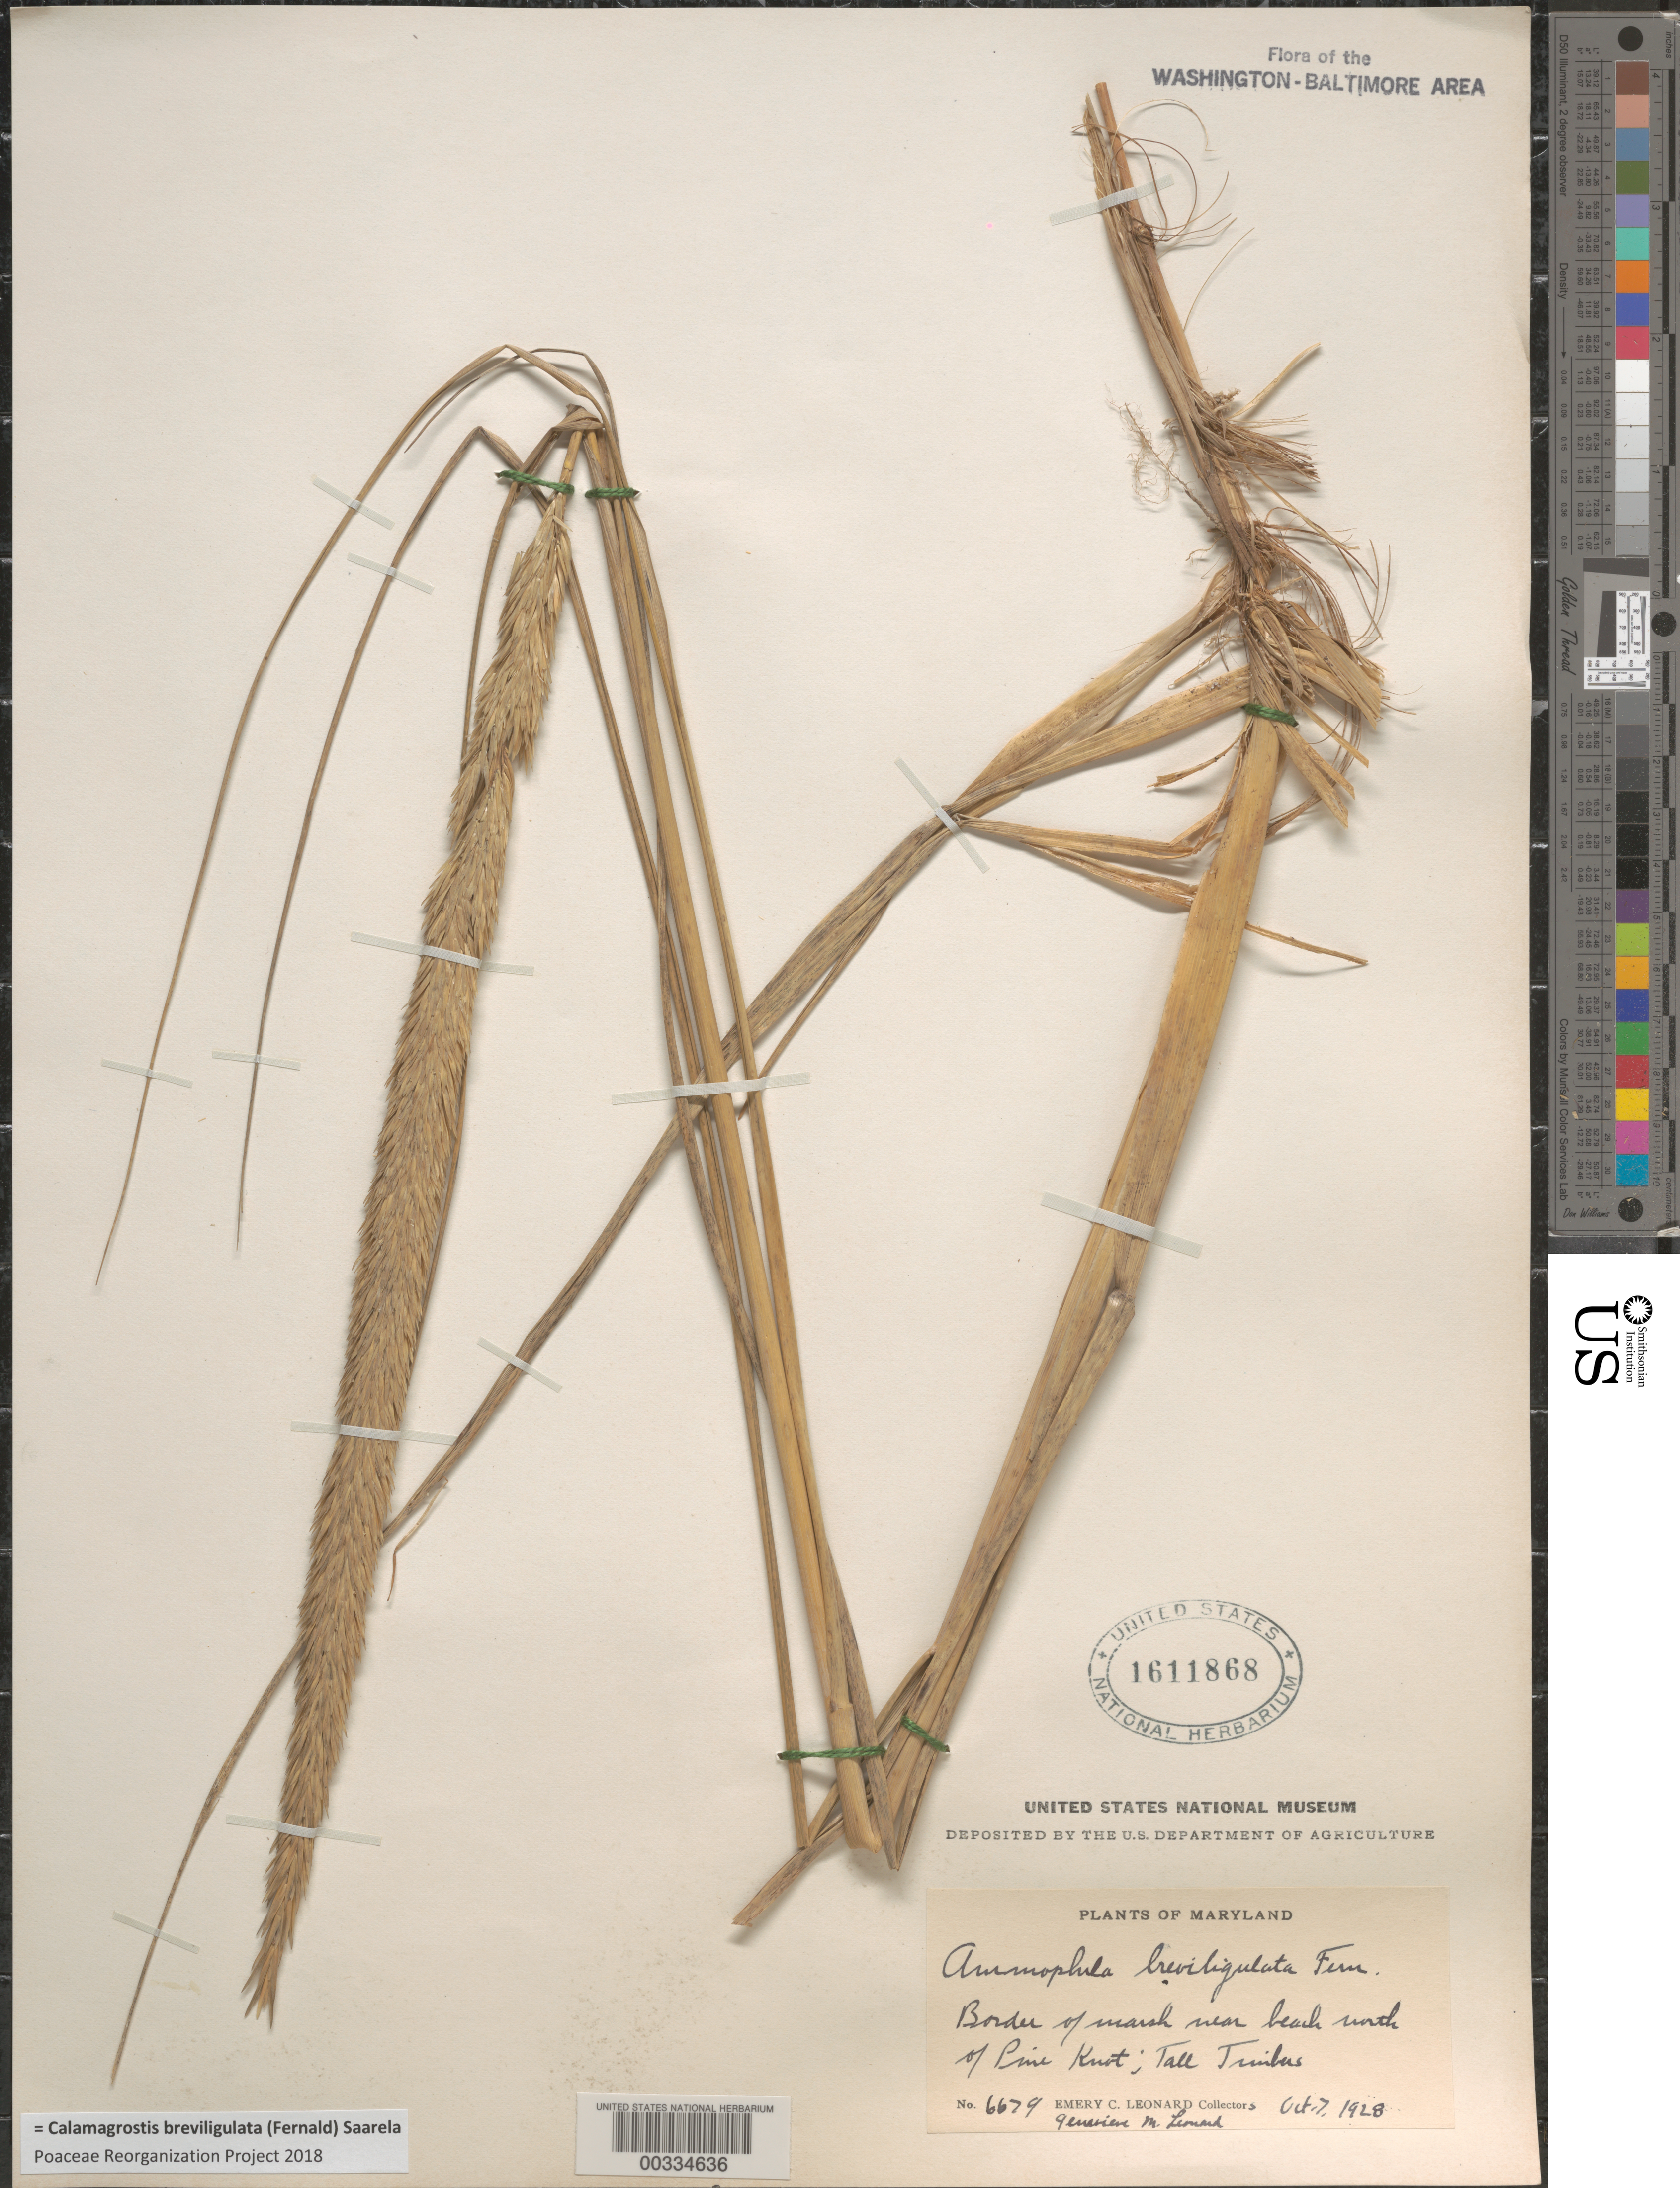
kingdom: Plantae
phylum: Tracheophyta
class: Liliopsida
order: Poales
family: Poaceae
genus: Calamagrostis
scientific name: Calamagrostis breviligulata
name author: (Fernald) Saarela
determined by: Poaceae Reorganization Project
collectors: E. C. Leonard & G. M. Leonard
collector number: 6679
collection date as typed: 07 Oct 1928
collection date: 1928-10-07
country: United States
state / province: Maryland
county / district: St. Mary's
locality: North of Pine Knot, Tall Timbers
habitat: Border of marsh near beach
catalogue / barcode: US 1611868